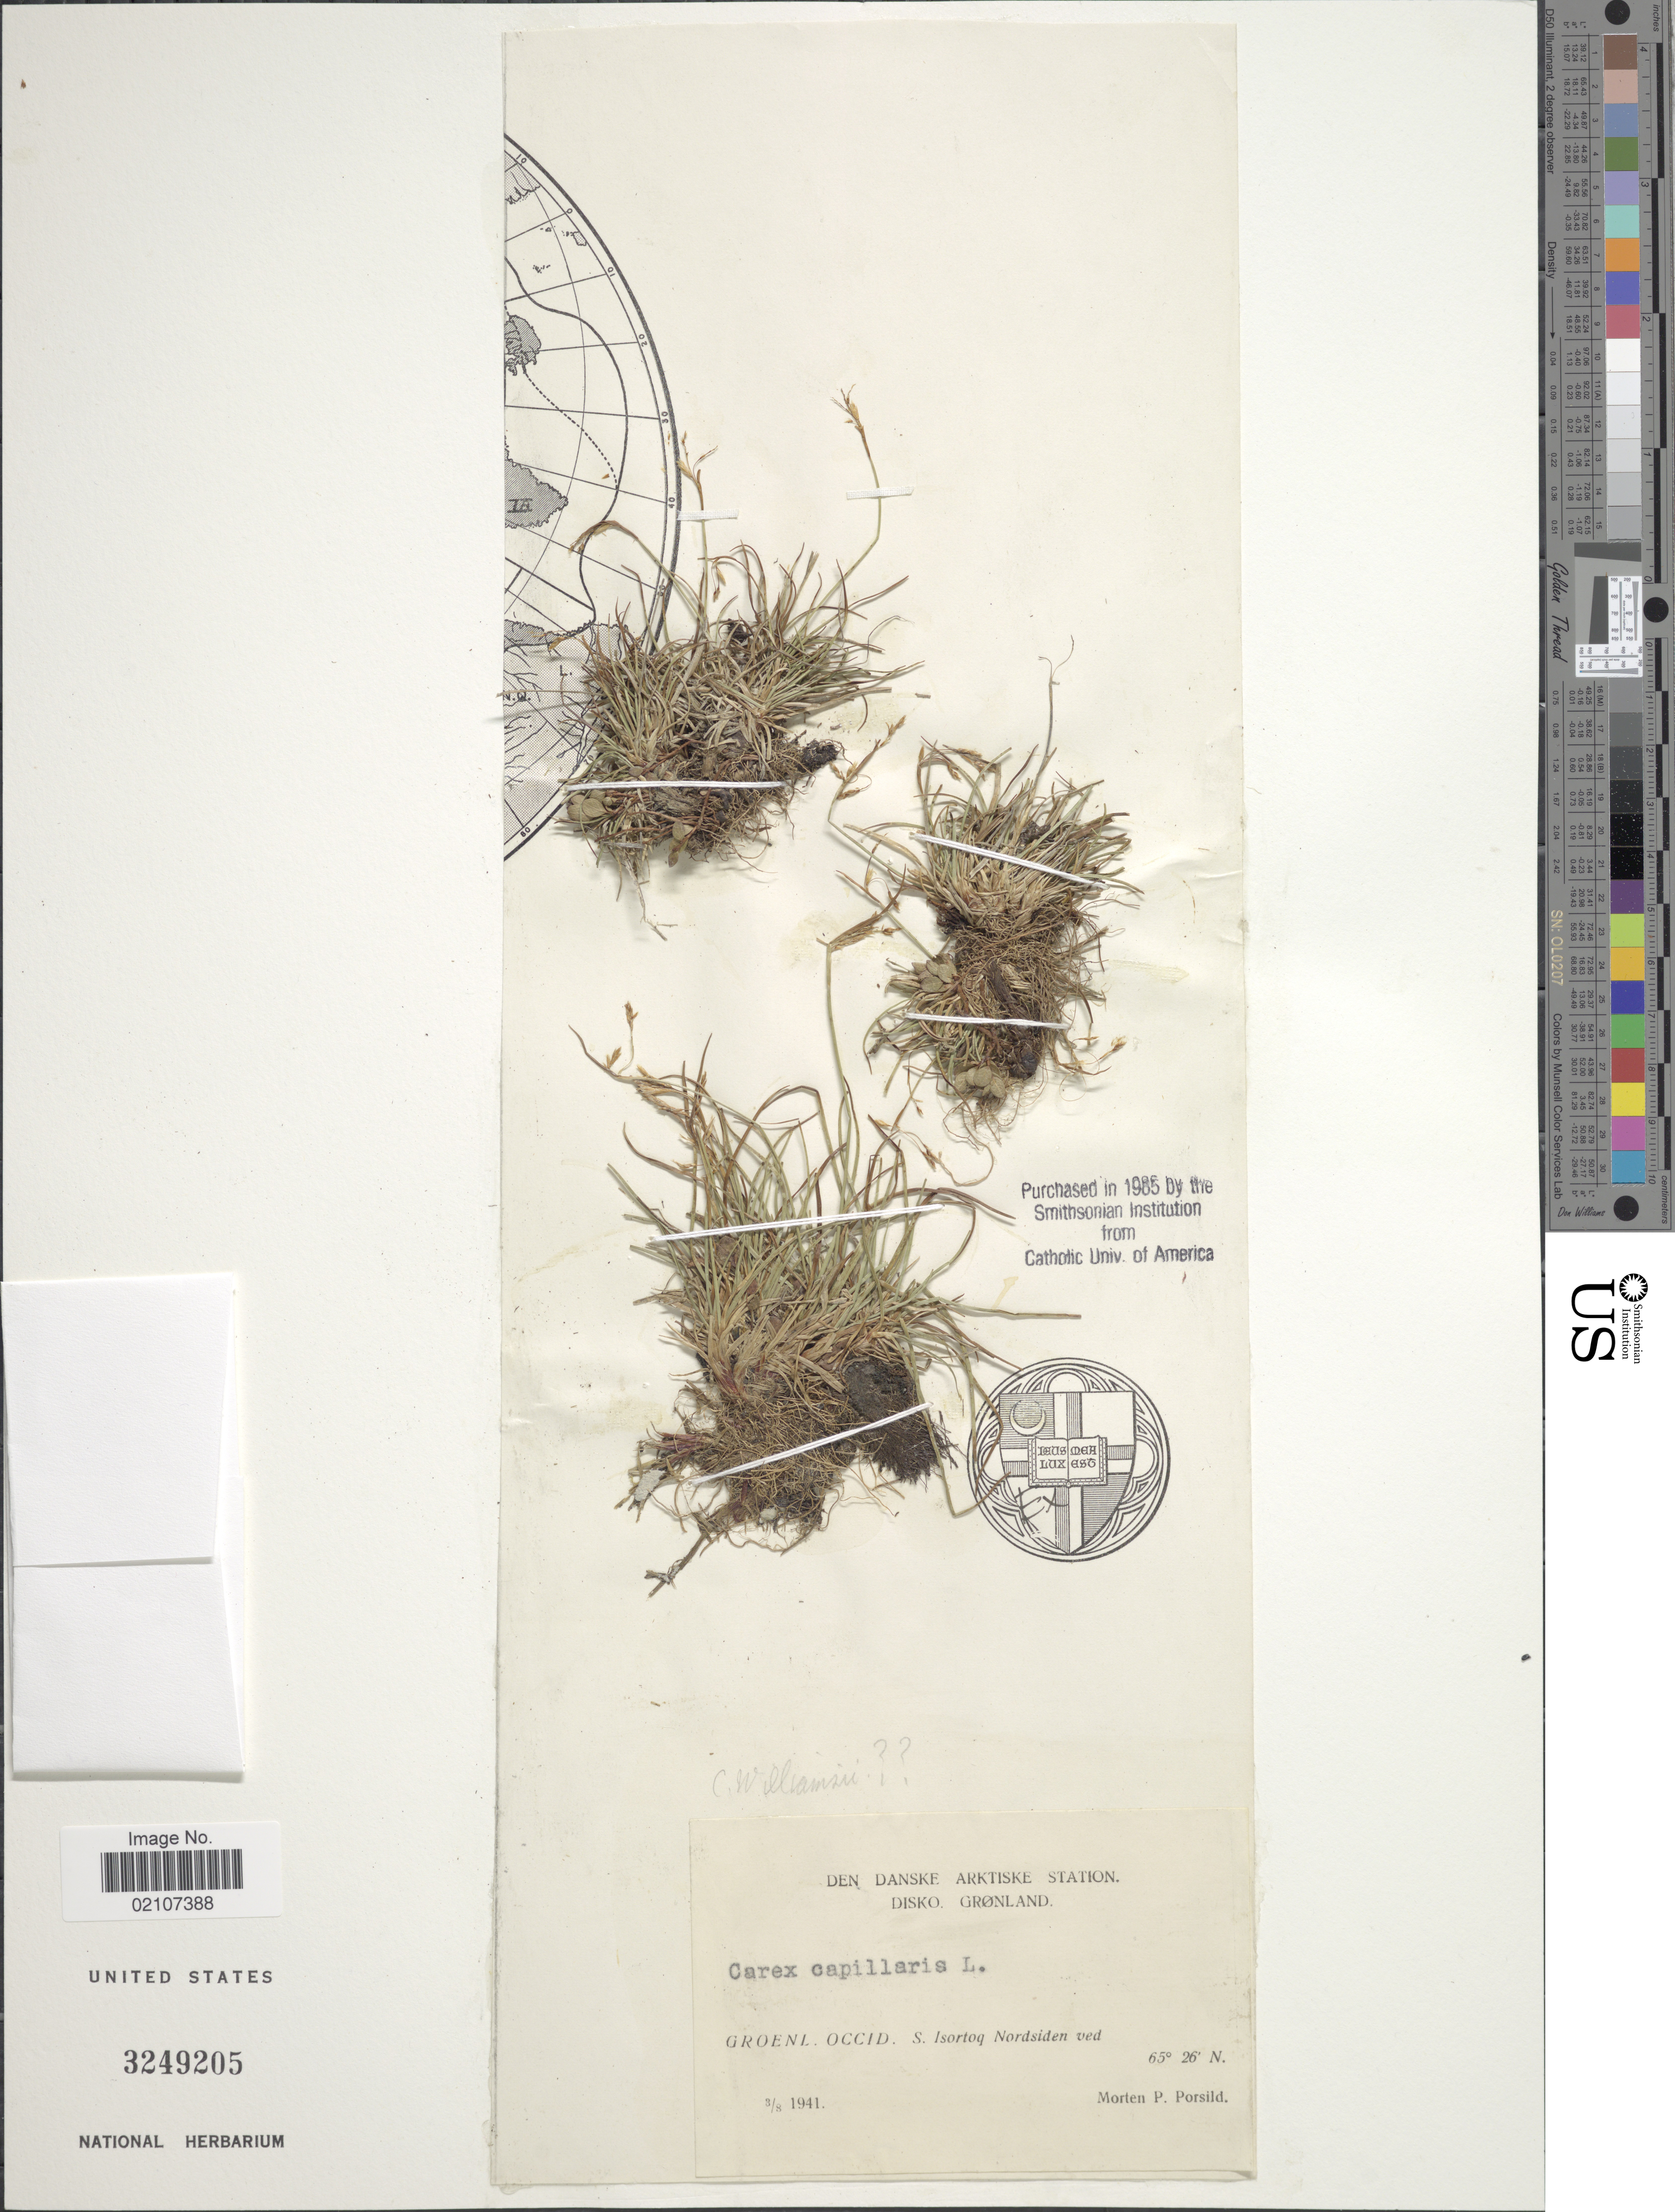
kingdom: Plantae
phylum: Tracheophyta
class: Liliopsida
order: Poales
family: Cyperaceae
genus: Carex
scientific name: Carex capillaris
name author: L.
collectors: M. P. Porsild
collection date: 1941-08-03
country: Greenland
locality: Den Danske Artiske Station Disko, Groenl. Occid. S. Isortoq Nordsides ved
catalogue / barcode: US 3249205